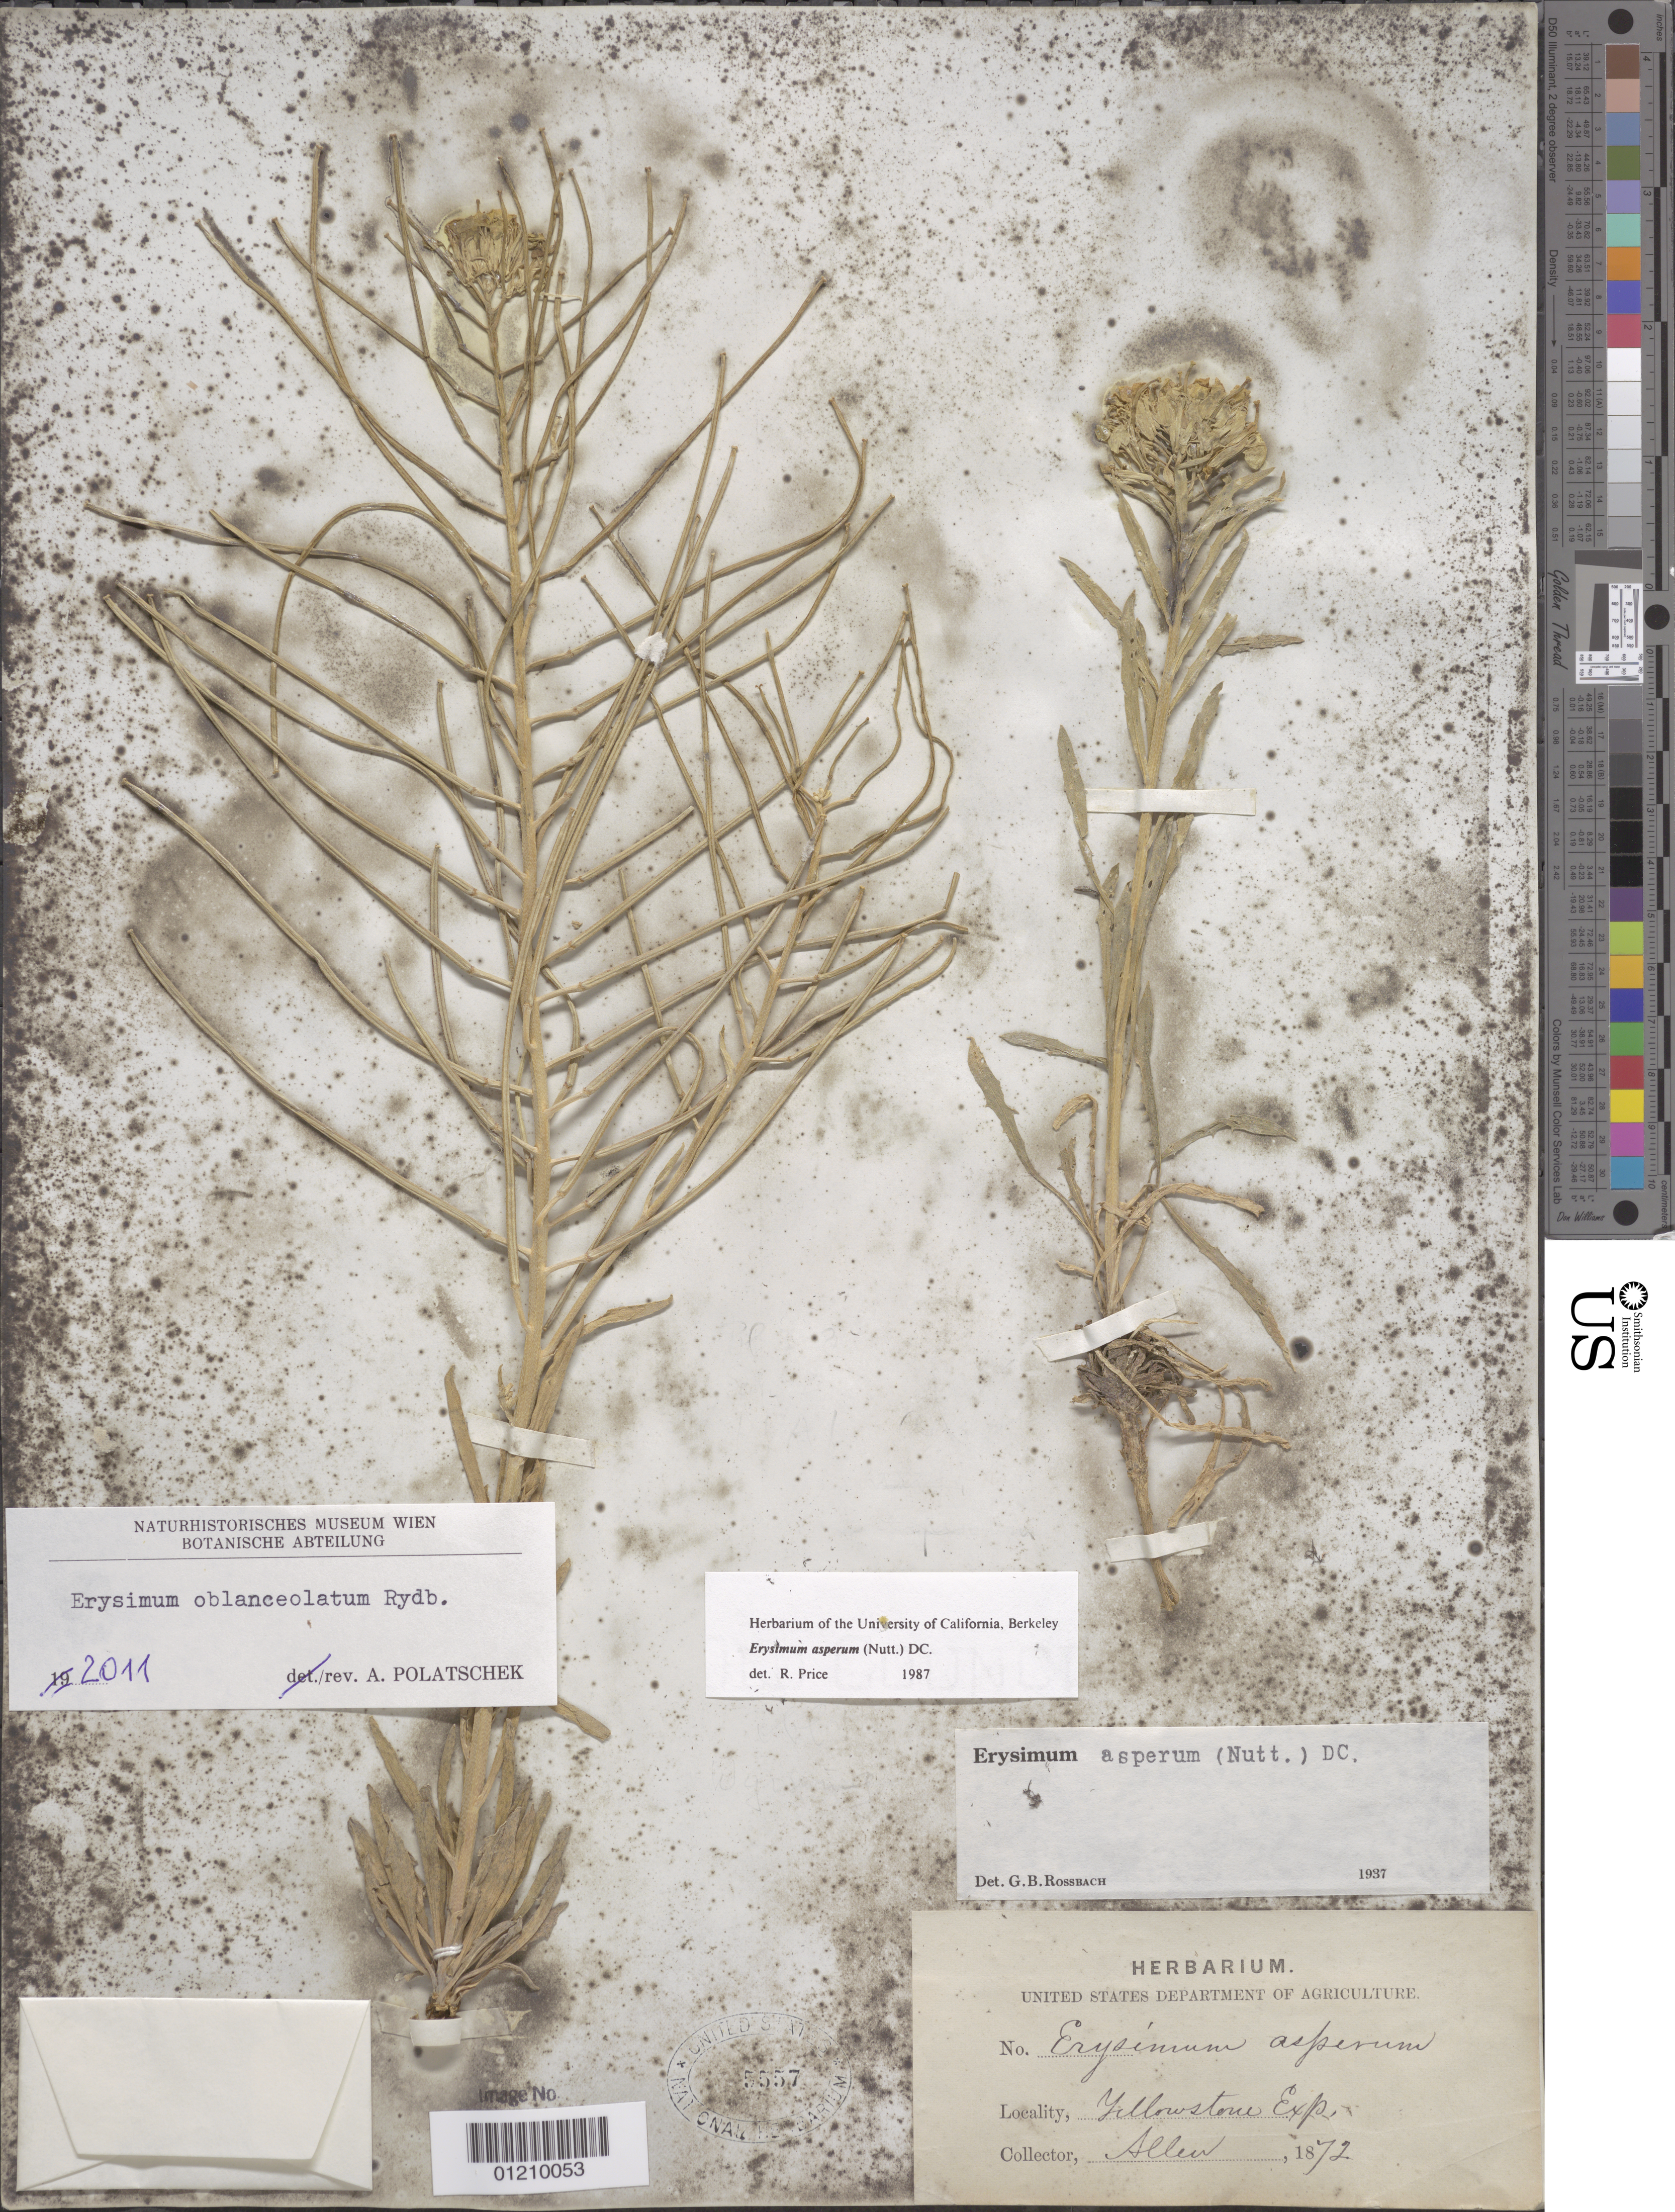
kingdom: Plantae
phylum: Tracheophyta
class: Magnoliopsida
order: Brassicales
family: Brassicaceae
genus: Erysimum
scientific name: Erysimum oblanceolatum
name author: Rydb.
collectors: -- Allen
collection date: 1872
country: United States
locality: Yellowstone Exp.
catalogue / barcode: US 5557